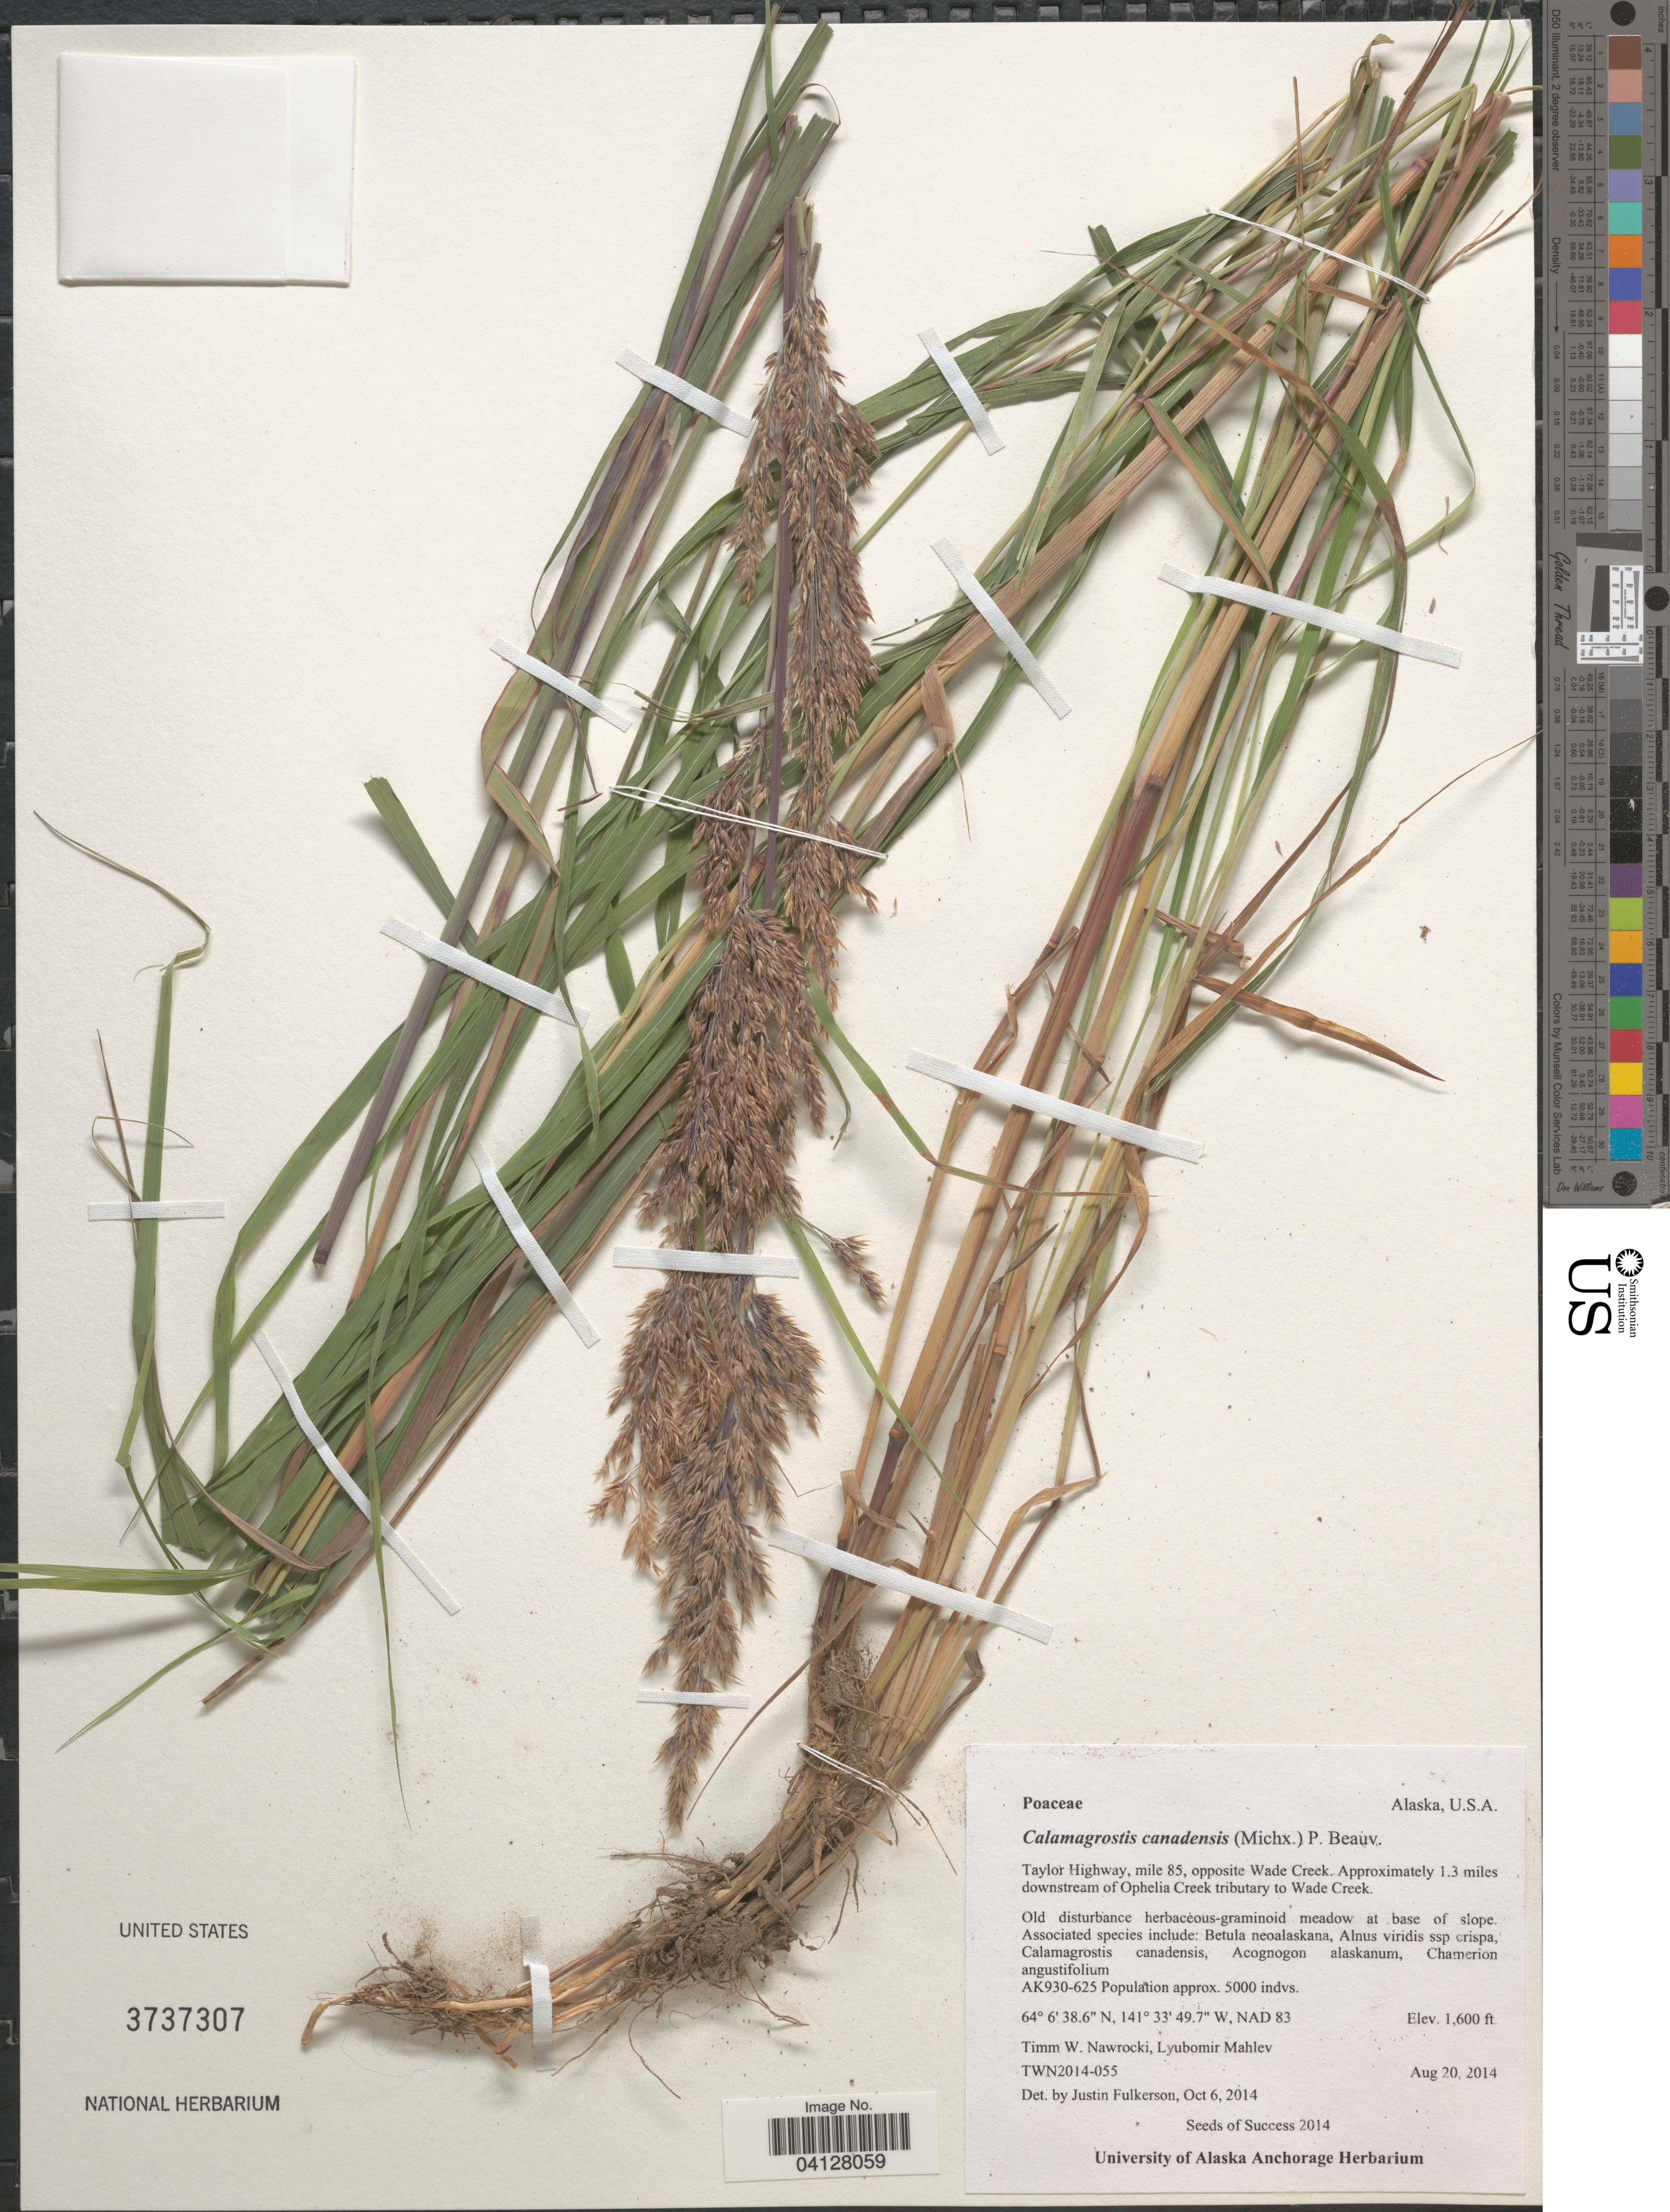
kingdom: Plantae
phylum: Tracheophyta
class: Liliopsida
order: Poales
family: Poaceae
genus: Calamagrostis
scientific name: Calamagrostis canadensis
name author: (Michx.) P. Beauv.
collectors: T. Nawrocki & L. Mahlev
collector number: TWN2014-055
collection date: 2014-08-20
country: United States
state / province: Alaska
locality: Taylor Highway, mile 85, opposite Wade Creek. Approximately 1.3 miles downstream of Ophelia Creek tributary to Wade Creek. AK930-625. NAD 83.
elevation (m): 488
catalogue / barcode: US 3737307